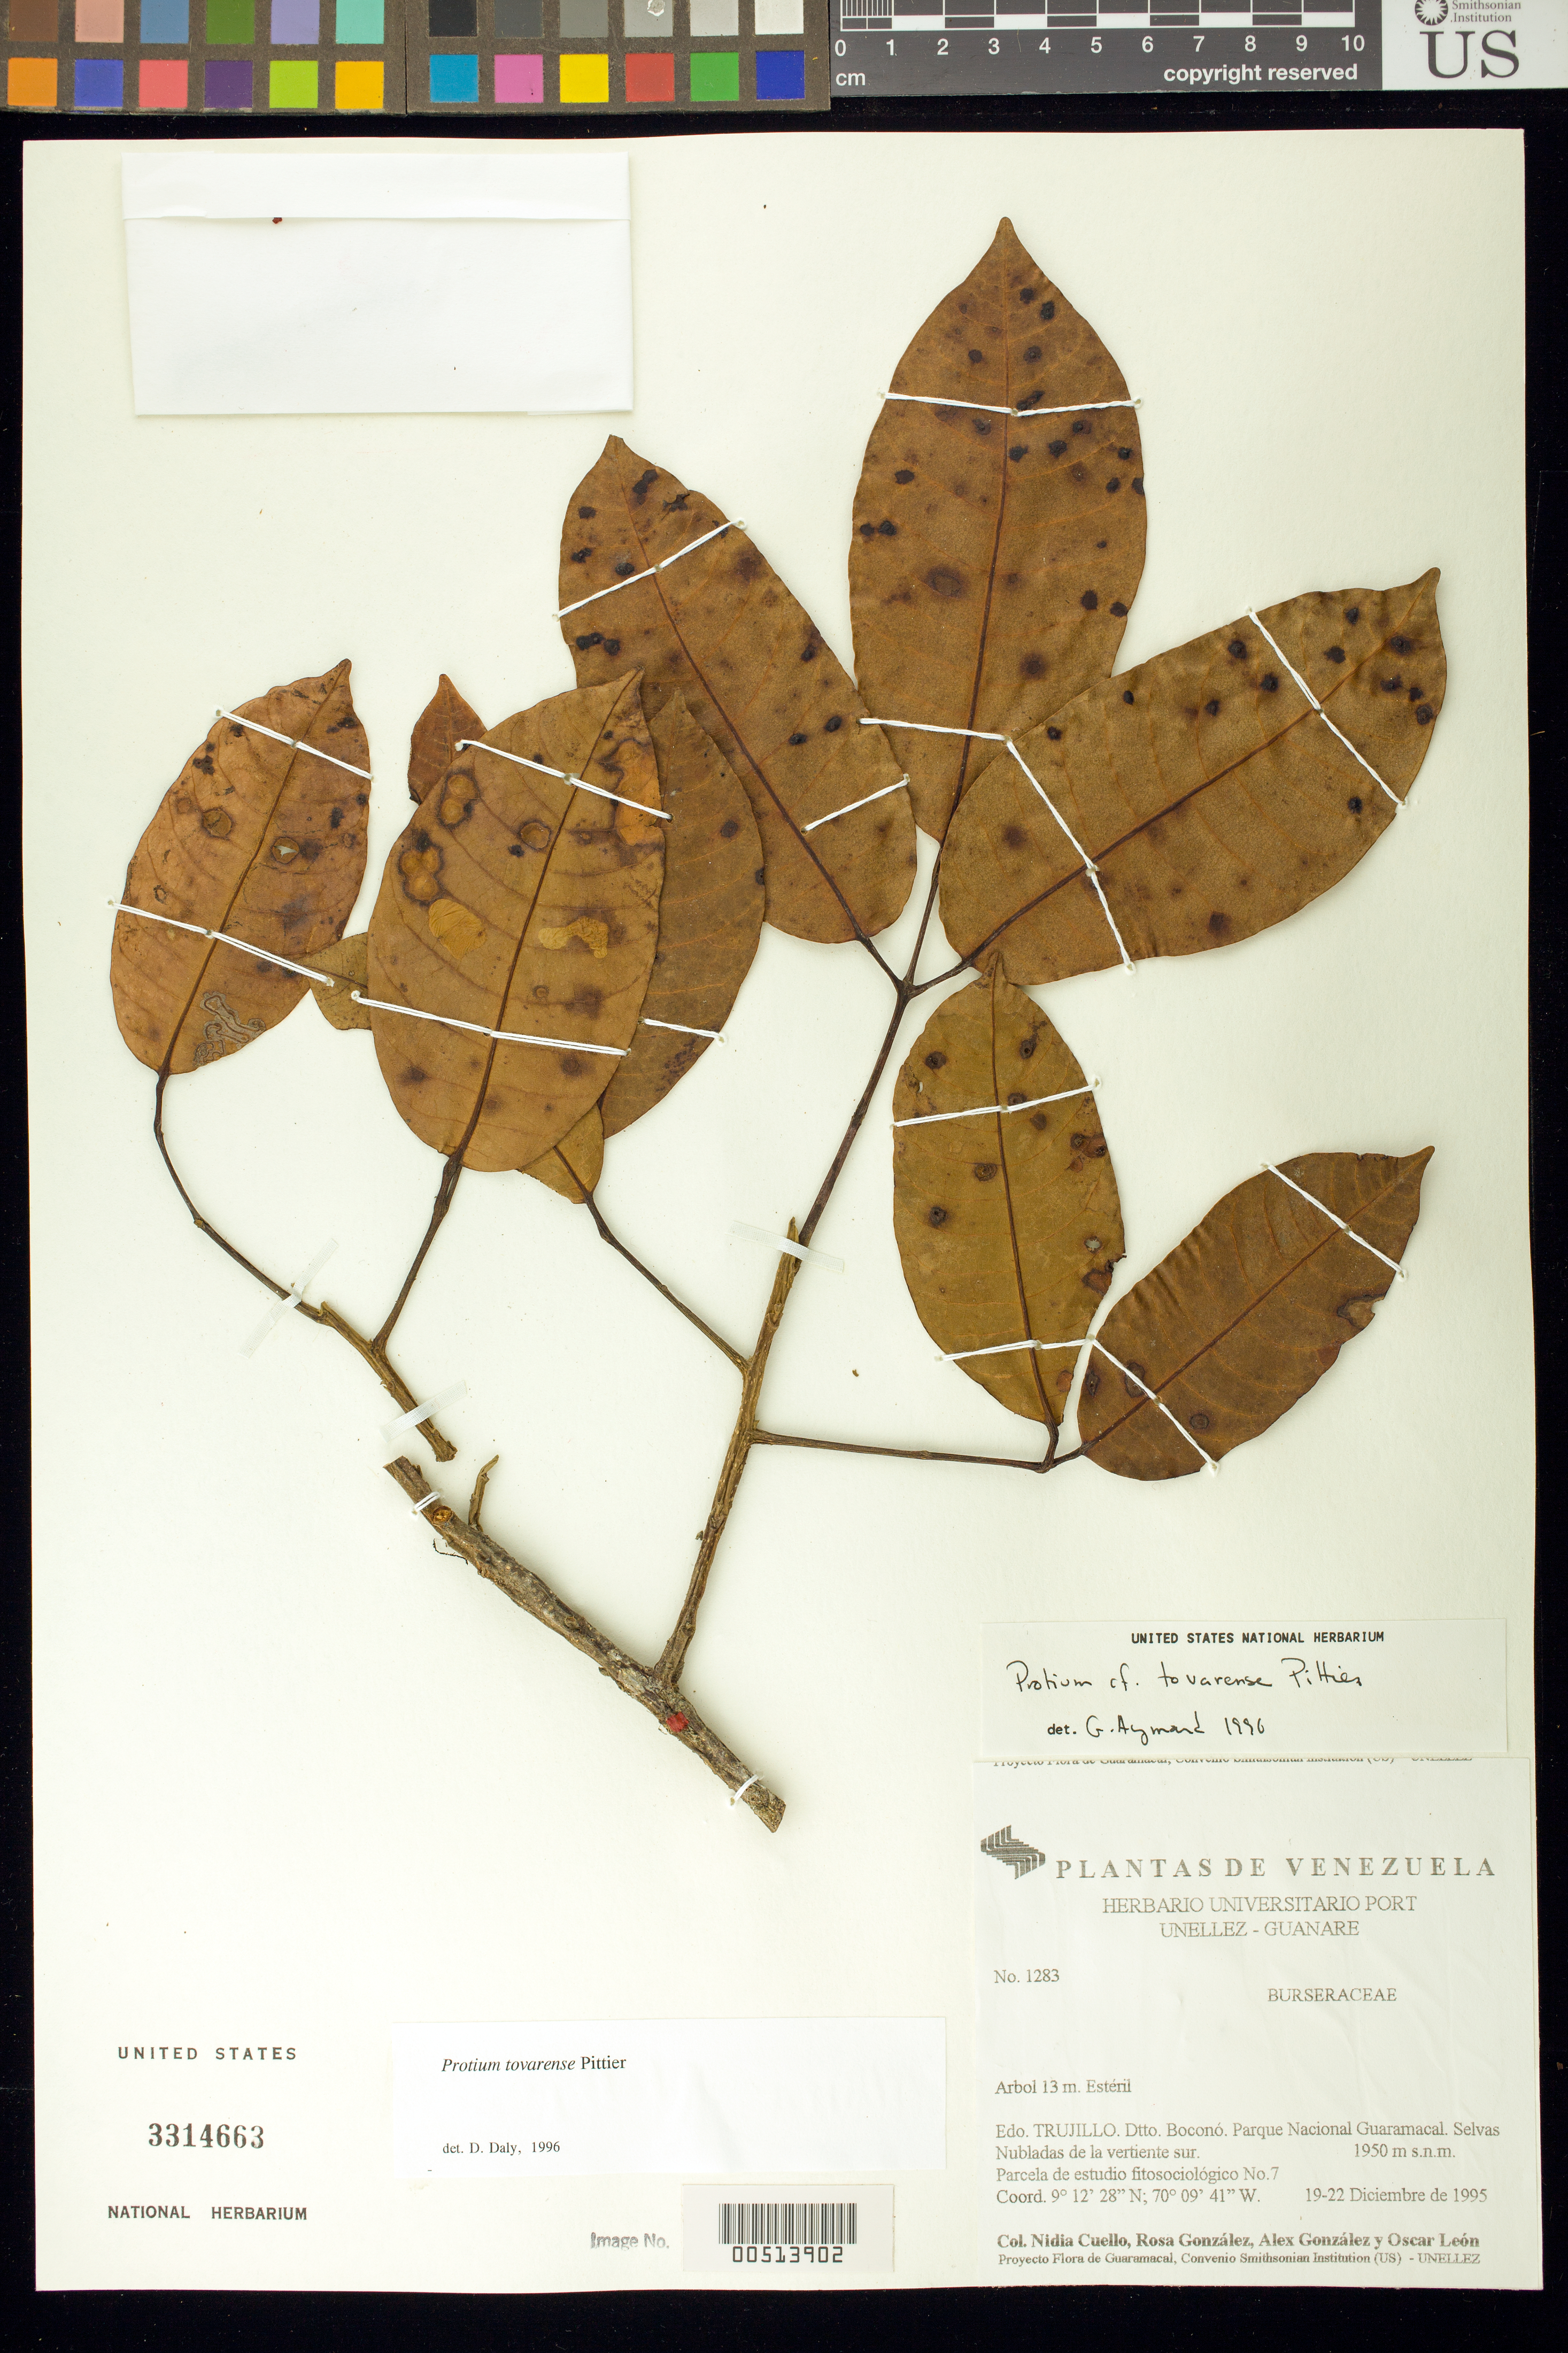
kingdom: Plantae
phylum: Tracheophyta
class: Magnoliopsida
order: Sapindales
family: Burseraceae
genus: Protium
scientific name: Protium tovarense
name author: Pittier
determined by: Daly, D. C.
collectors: N. L. Cuello, R. González, A. Gonzáles & O. León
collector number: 1283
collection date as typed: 19 Dec 1995 to 22 Dec 1995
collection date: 1995-12-19/1995-12-22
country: Venezuela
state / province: Trujillo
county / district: Boconó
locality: Parque Nacional Guaramacal, vertiente S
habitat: Selva Nubladas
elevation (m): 1950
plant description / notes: MO, NY, PORT, US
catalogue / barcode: US 3314663